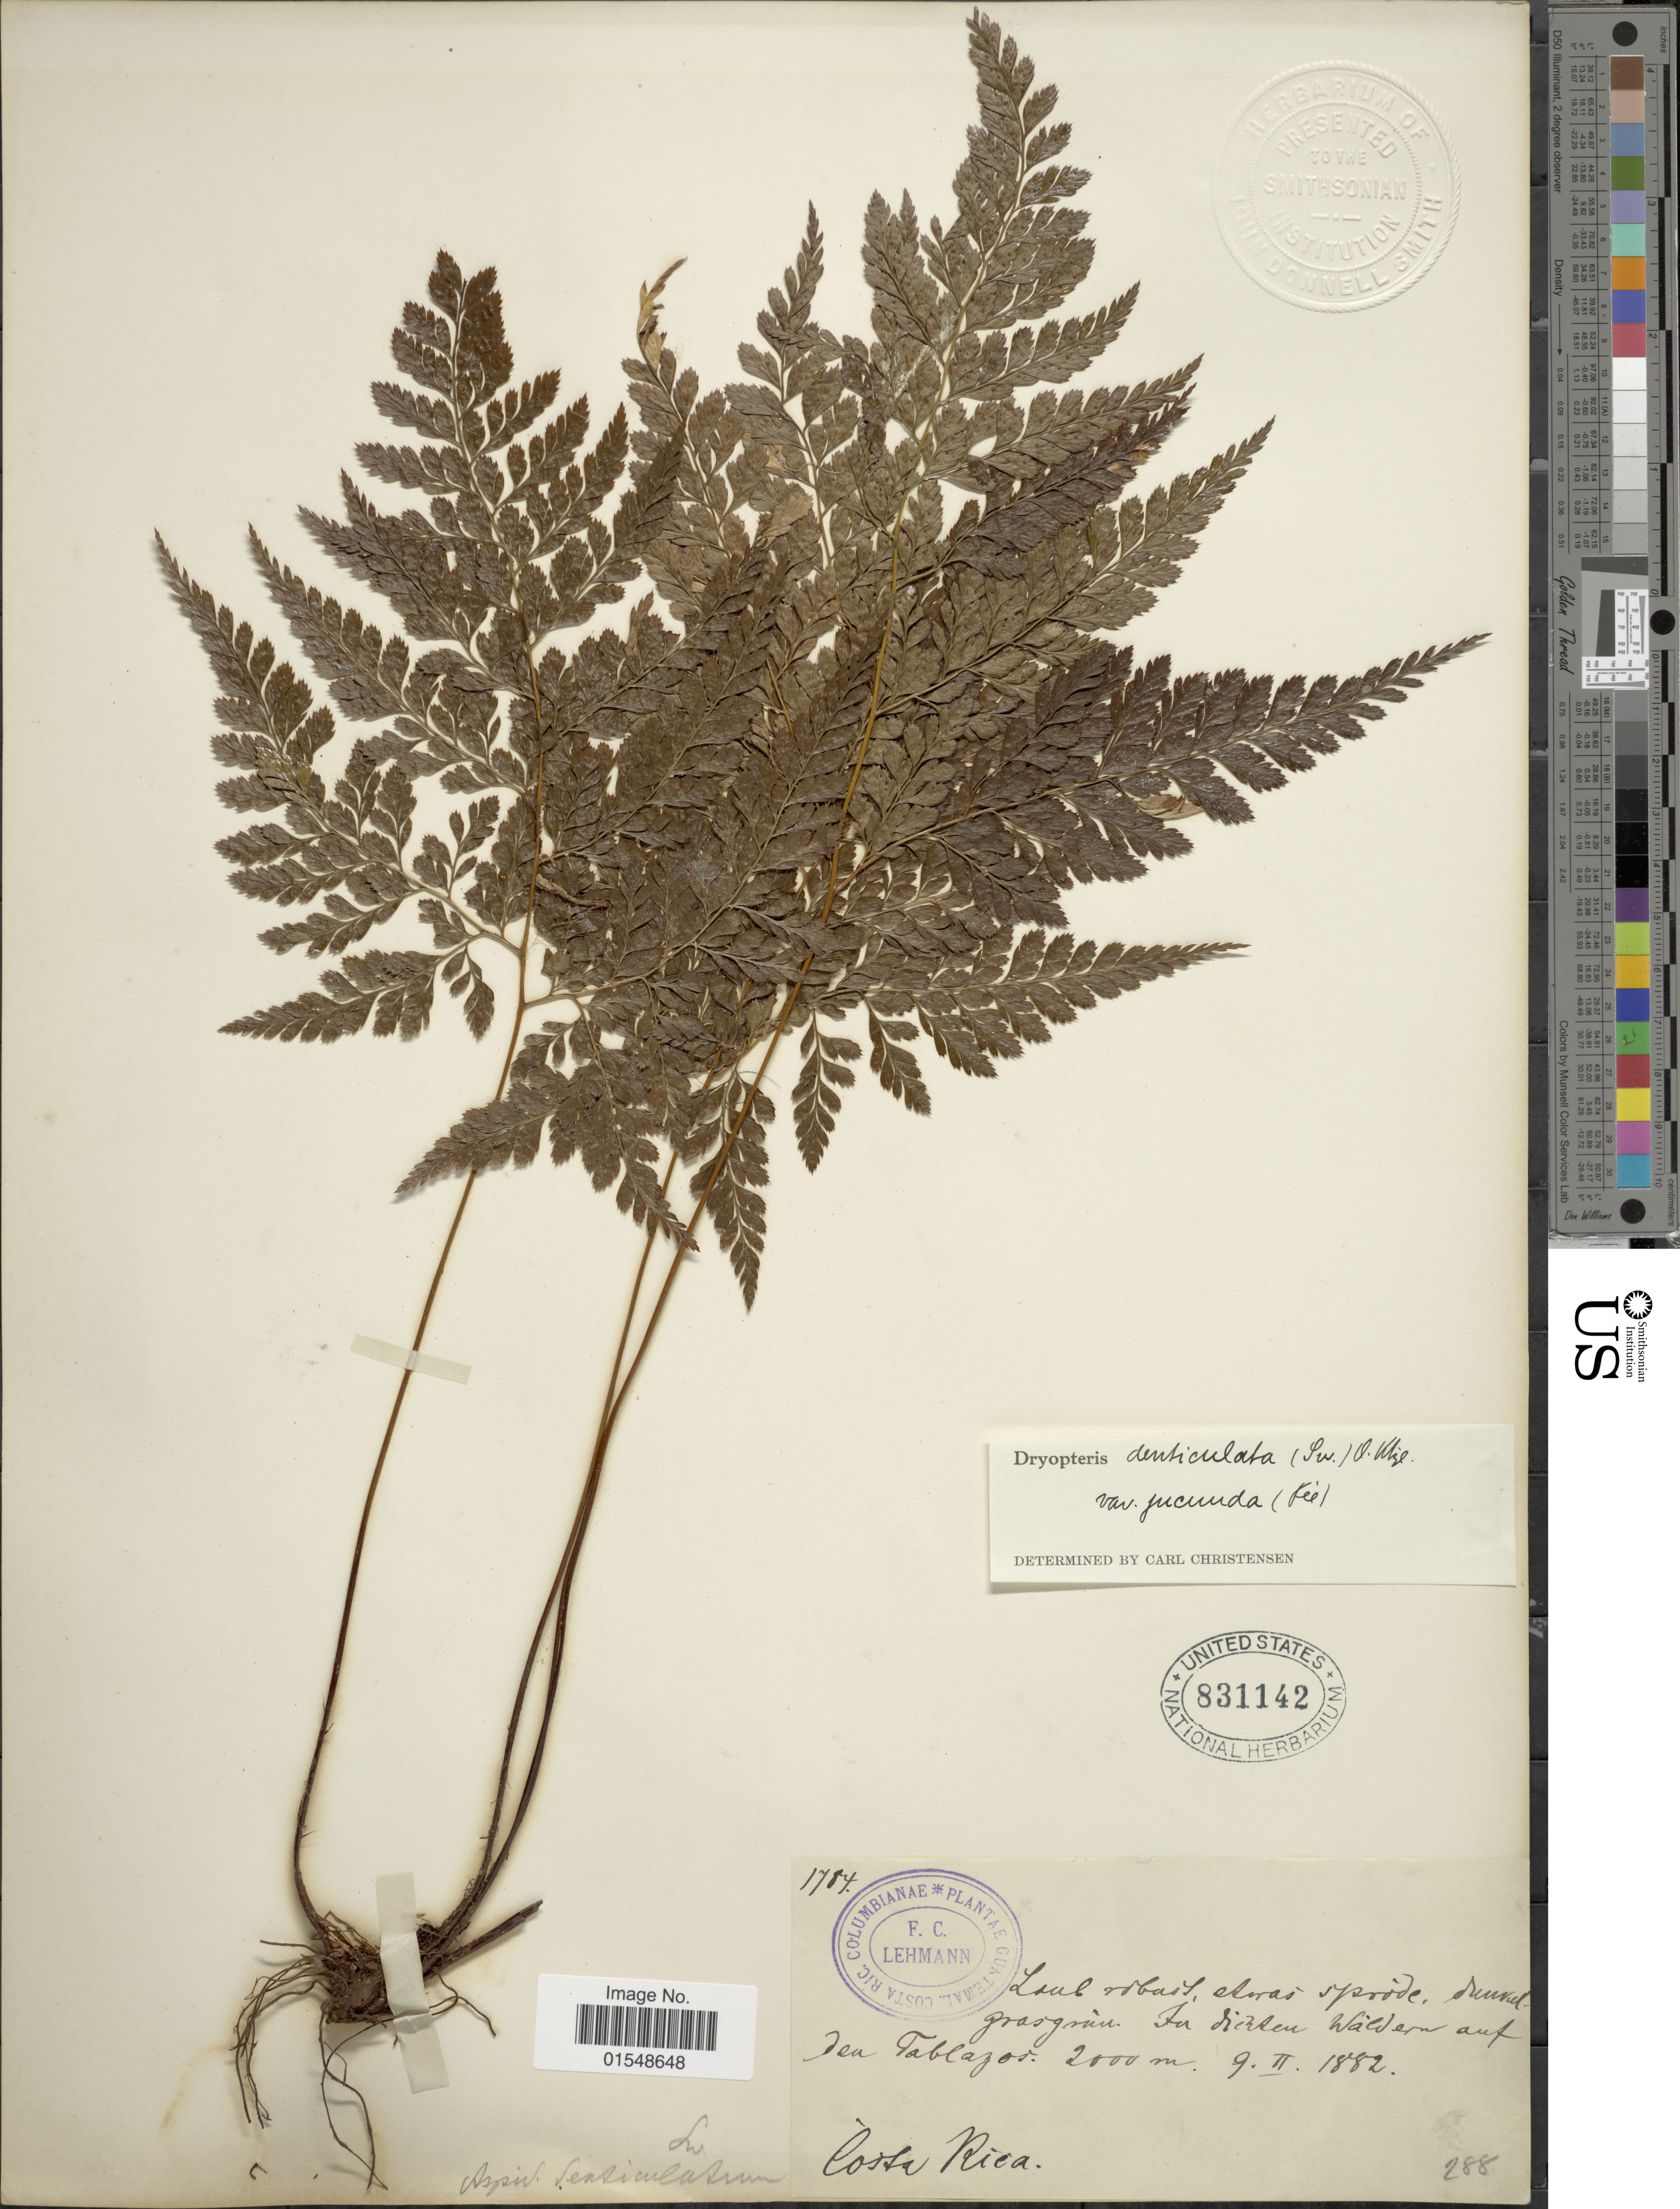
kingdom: Plantae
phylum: Tracheophyta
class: Polypodiopsida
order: Polypodiales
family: Dryopteridaceae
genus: Arachniodes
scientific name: Arachniodes denticulata var. jucunda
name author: (Fée) Lellinger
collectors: F. Lehman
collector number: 1784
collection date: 1882-02-09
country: Costa Rica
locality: Wäldern auf den Tablazos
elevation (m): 2000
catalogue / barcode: US 831142